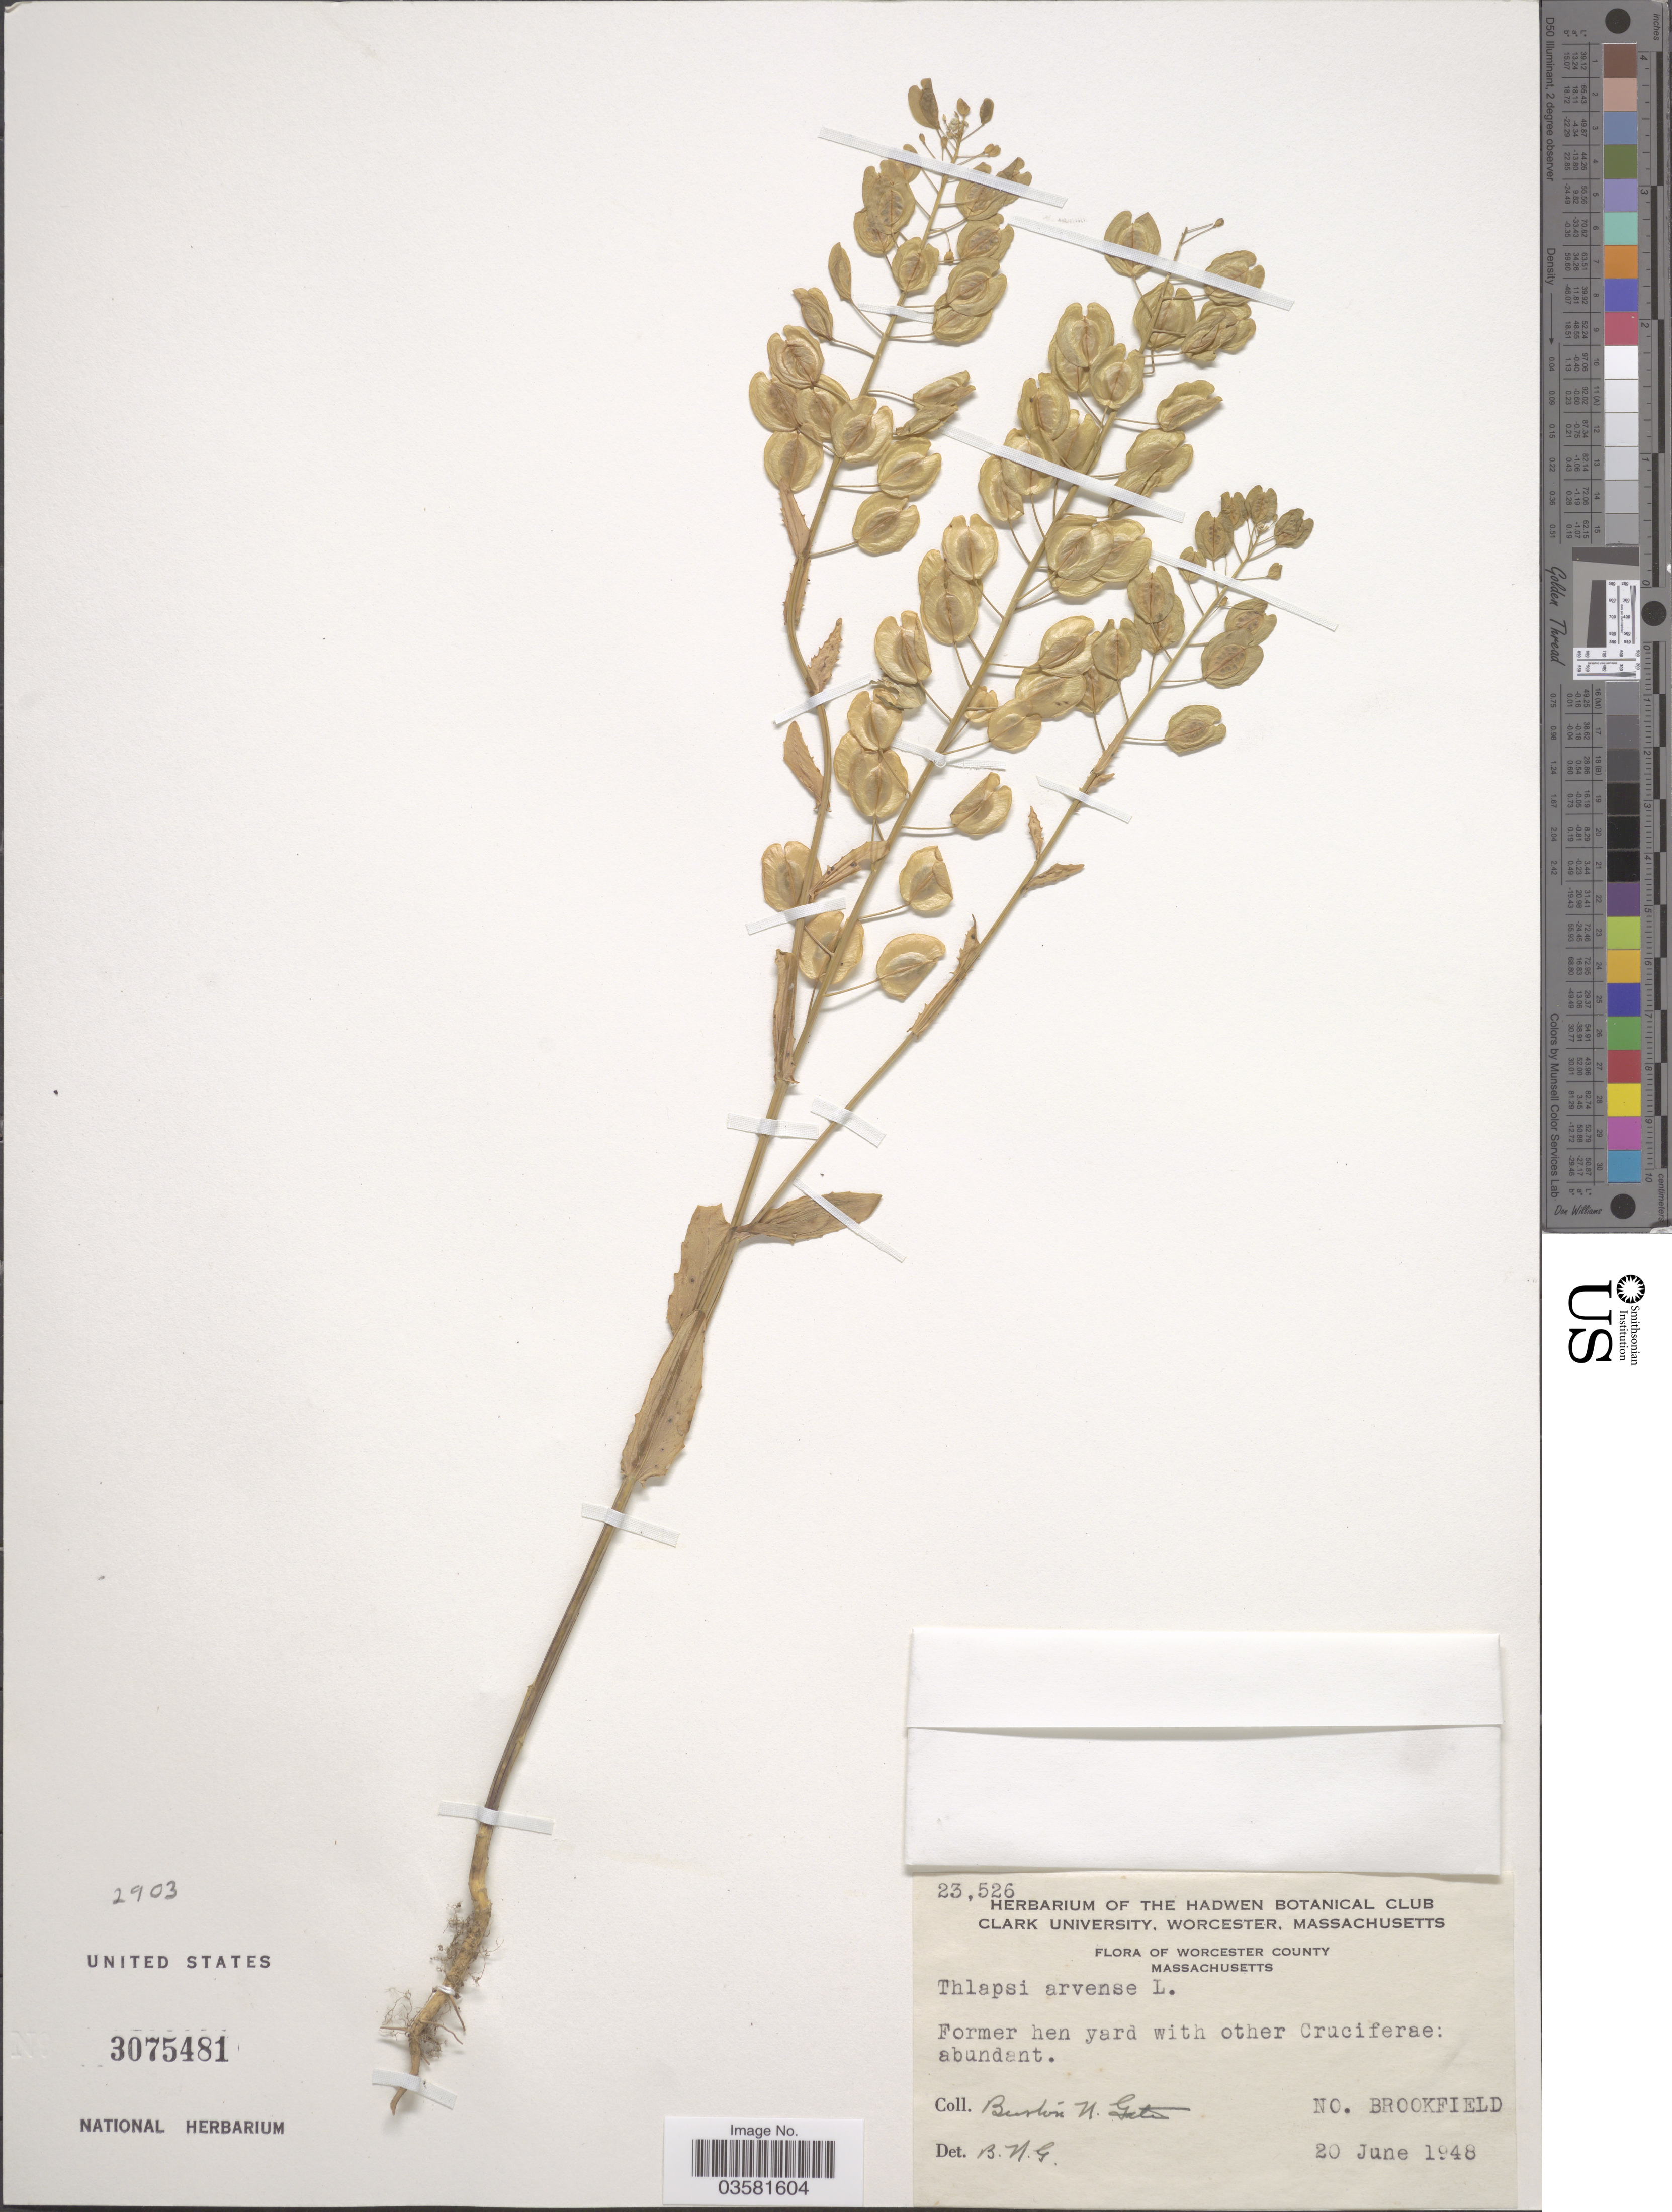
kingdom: Plantae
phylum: Tracheophyta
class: Magnoliopsida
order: Brassicales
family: Brassicaceae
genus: Thlaspi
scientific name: Thlaspi arvense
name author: L.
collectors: B. N. Gates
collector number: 23526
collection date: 1948-06-20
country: United States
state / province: Massachusetts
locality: Worcester County. No. Brookfield.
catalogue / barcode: US 3075481